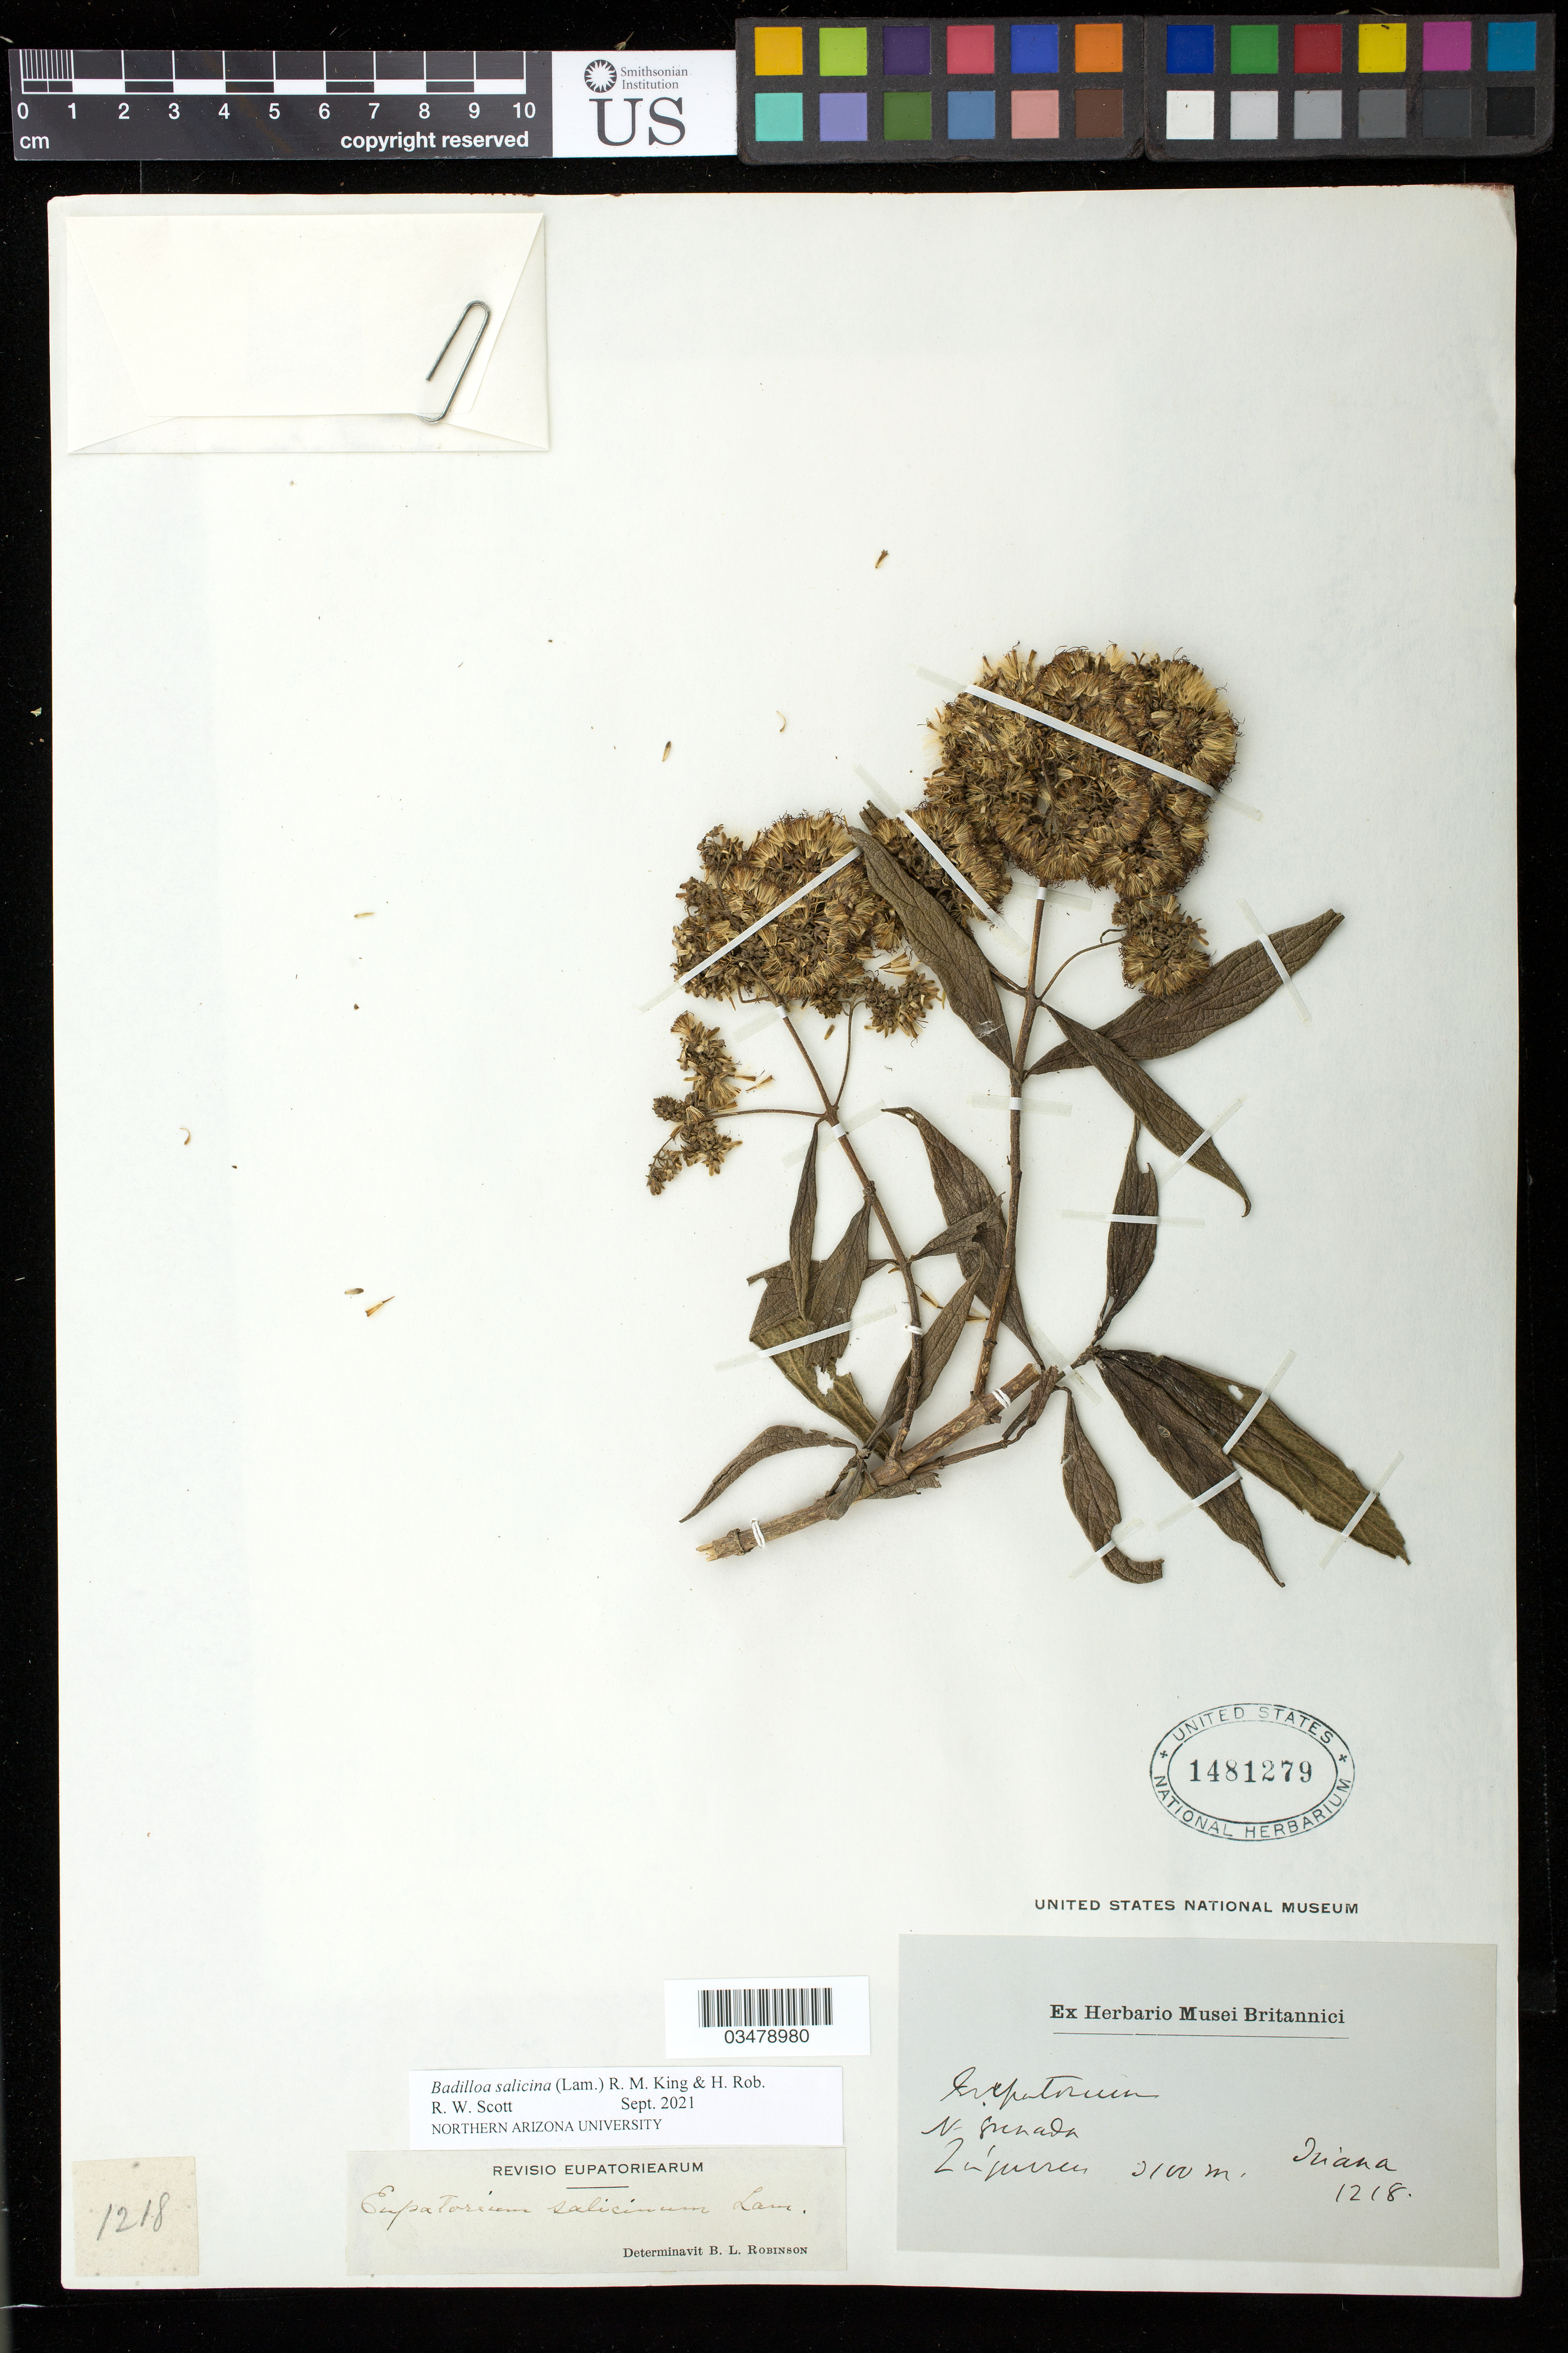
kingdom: Plantae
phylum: Tracheophyta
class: Magnoliopsida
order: Asterales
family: Asteraceae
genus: Badilloa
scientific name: Badilloa salicina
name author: (Lam.) R.M. King & H. Rob.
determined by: Scott, R. W.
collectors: Triana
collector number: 1218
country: Colombia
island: Grenada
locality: N. Grenada, Cauca i capo [interpreted]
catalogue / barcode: US 1481279